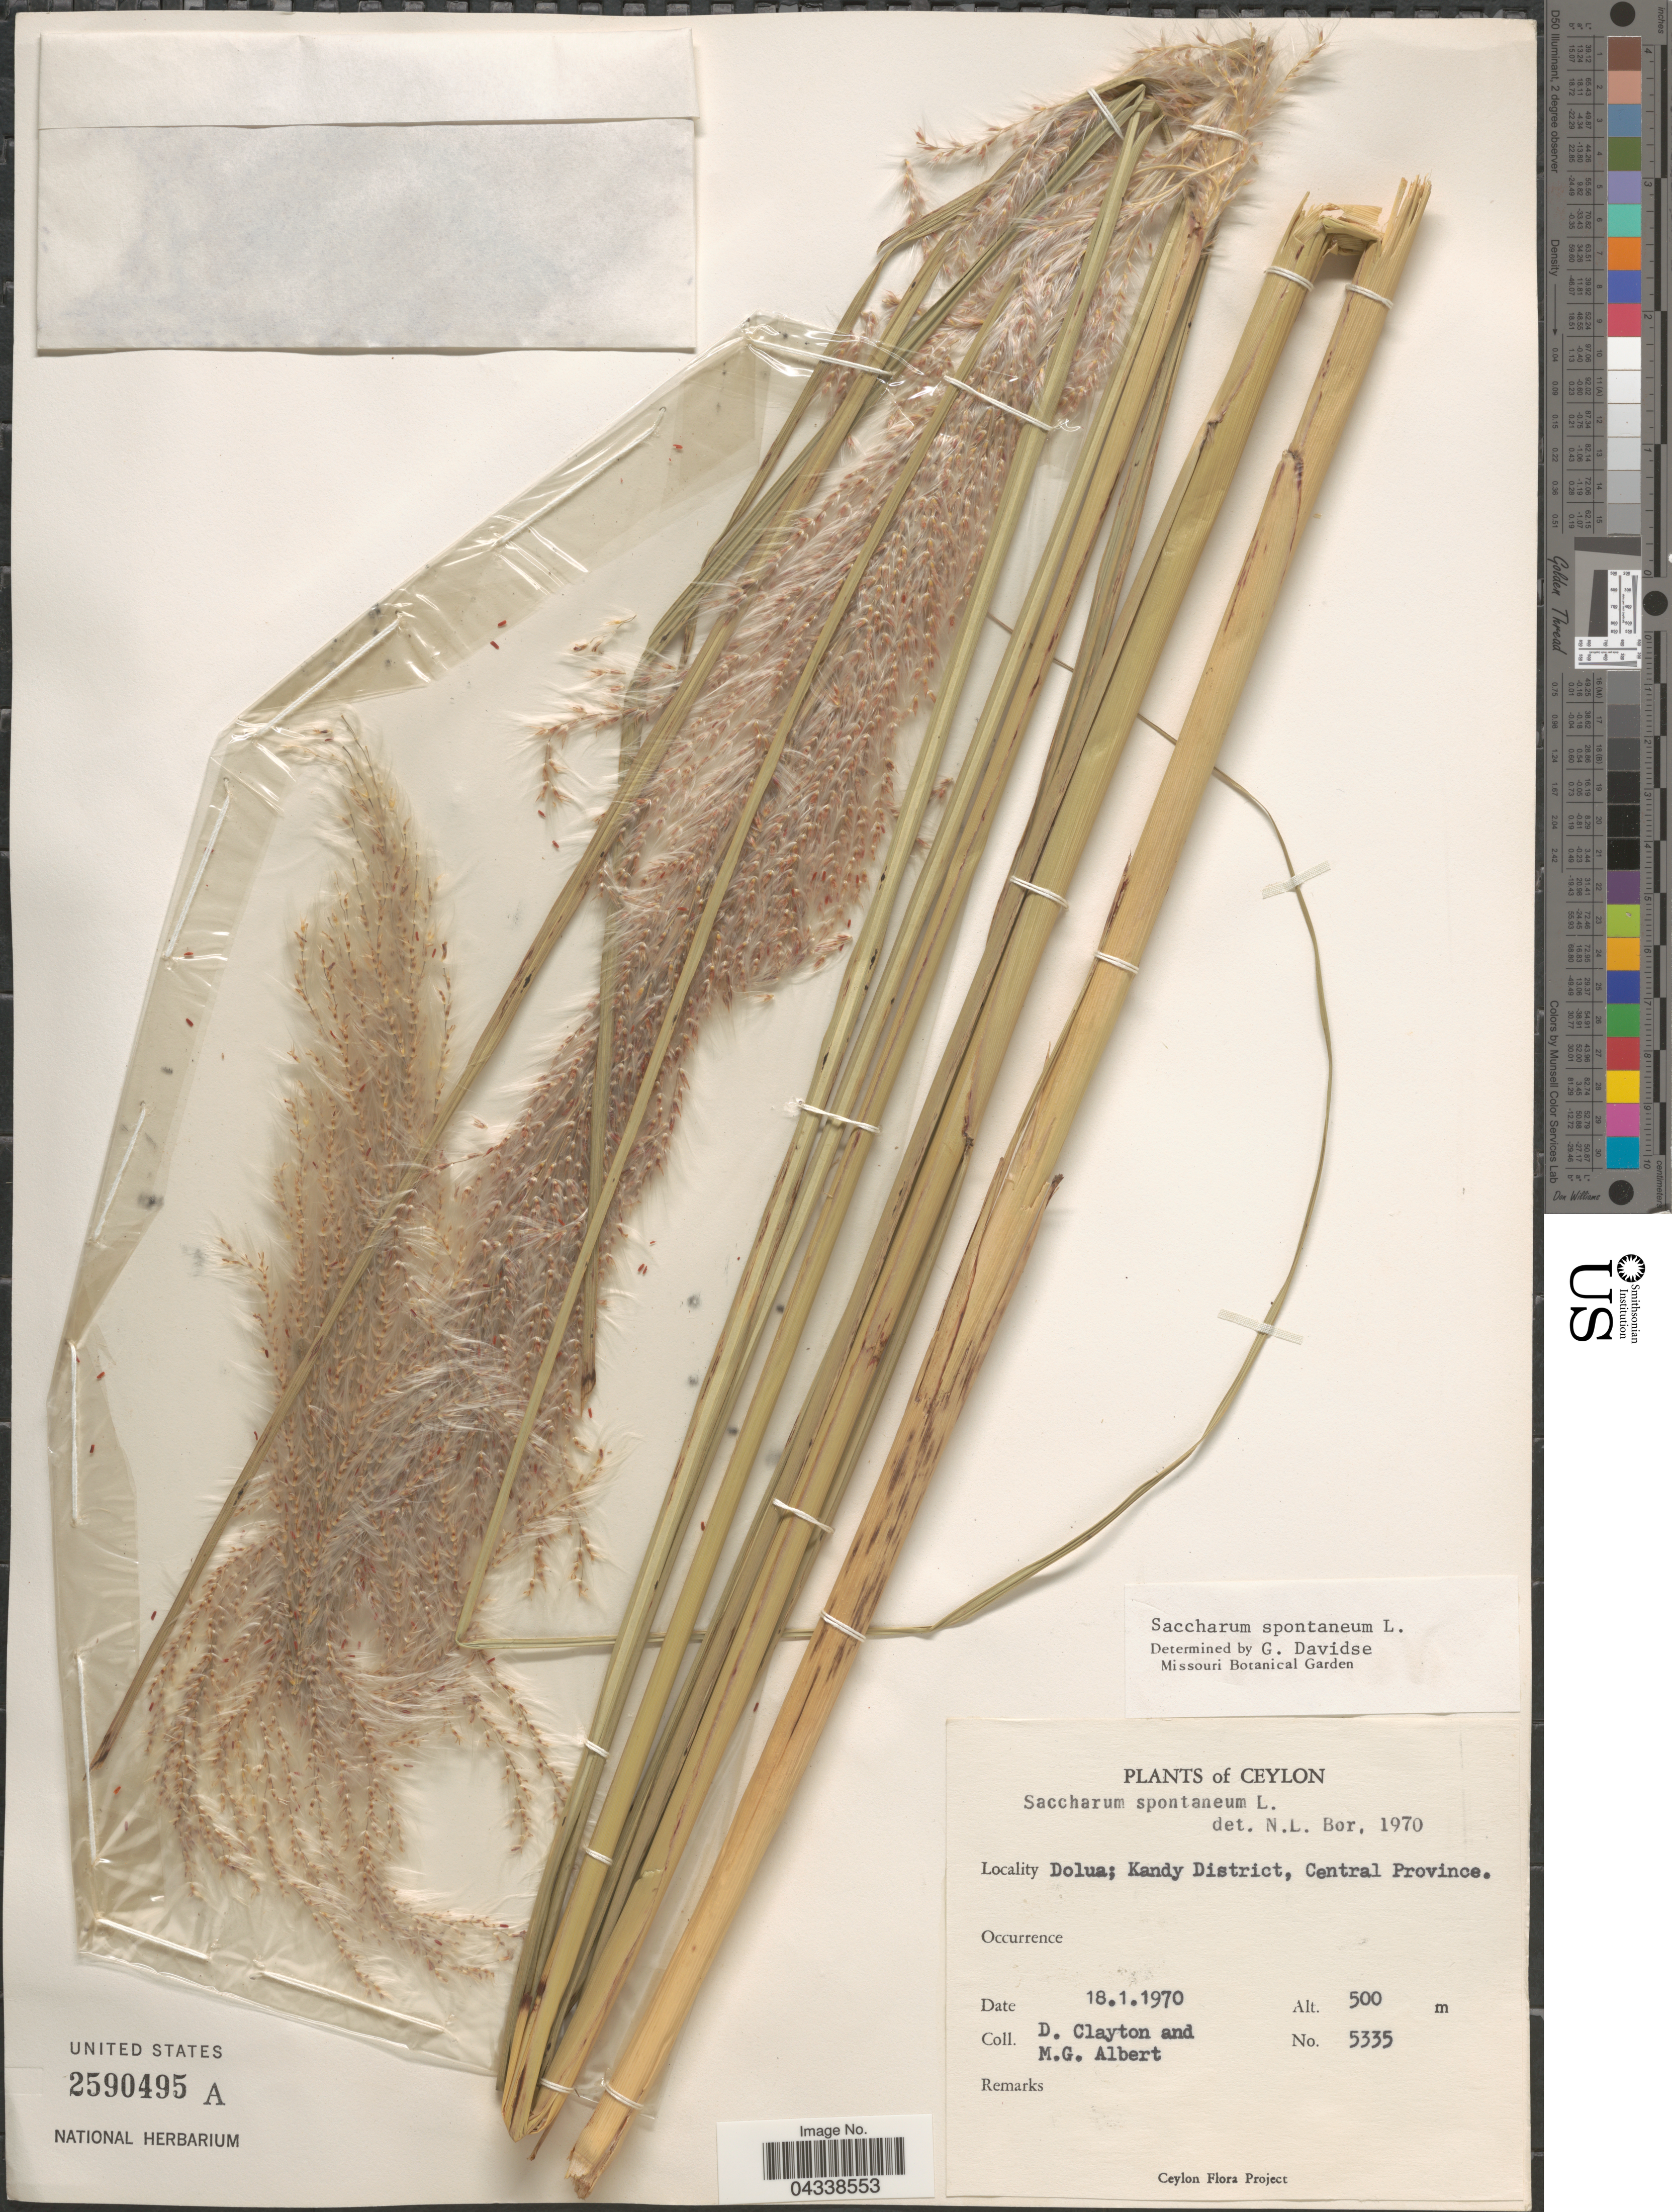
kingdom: Plantae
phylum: Tracheophyta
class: Liliopsida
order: Poales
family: Poaceae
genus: Saccharum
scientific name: Saccharum spontaneum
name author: L.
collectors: D. Clayton & M. G. Albert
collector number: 5335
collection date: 1970-01-18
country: Sri Lanka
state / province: Central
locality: Ceylon. Dolua; Kandy District.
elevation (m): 500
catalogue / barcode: US 2590495A